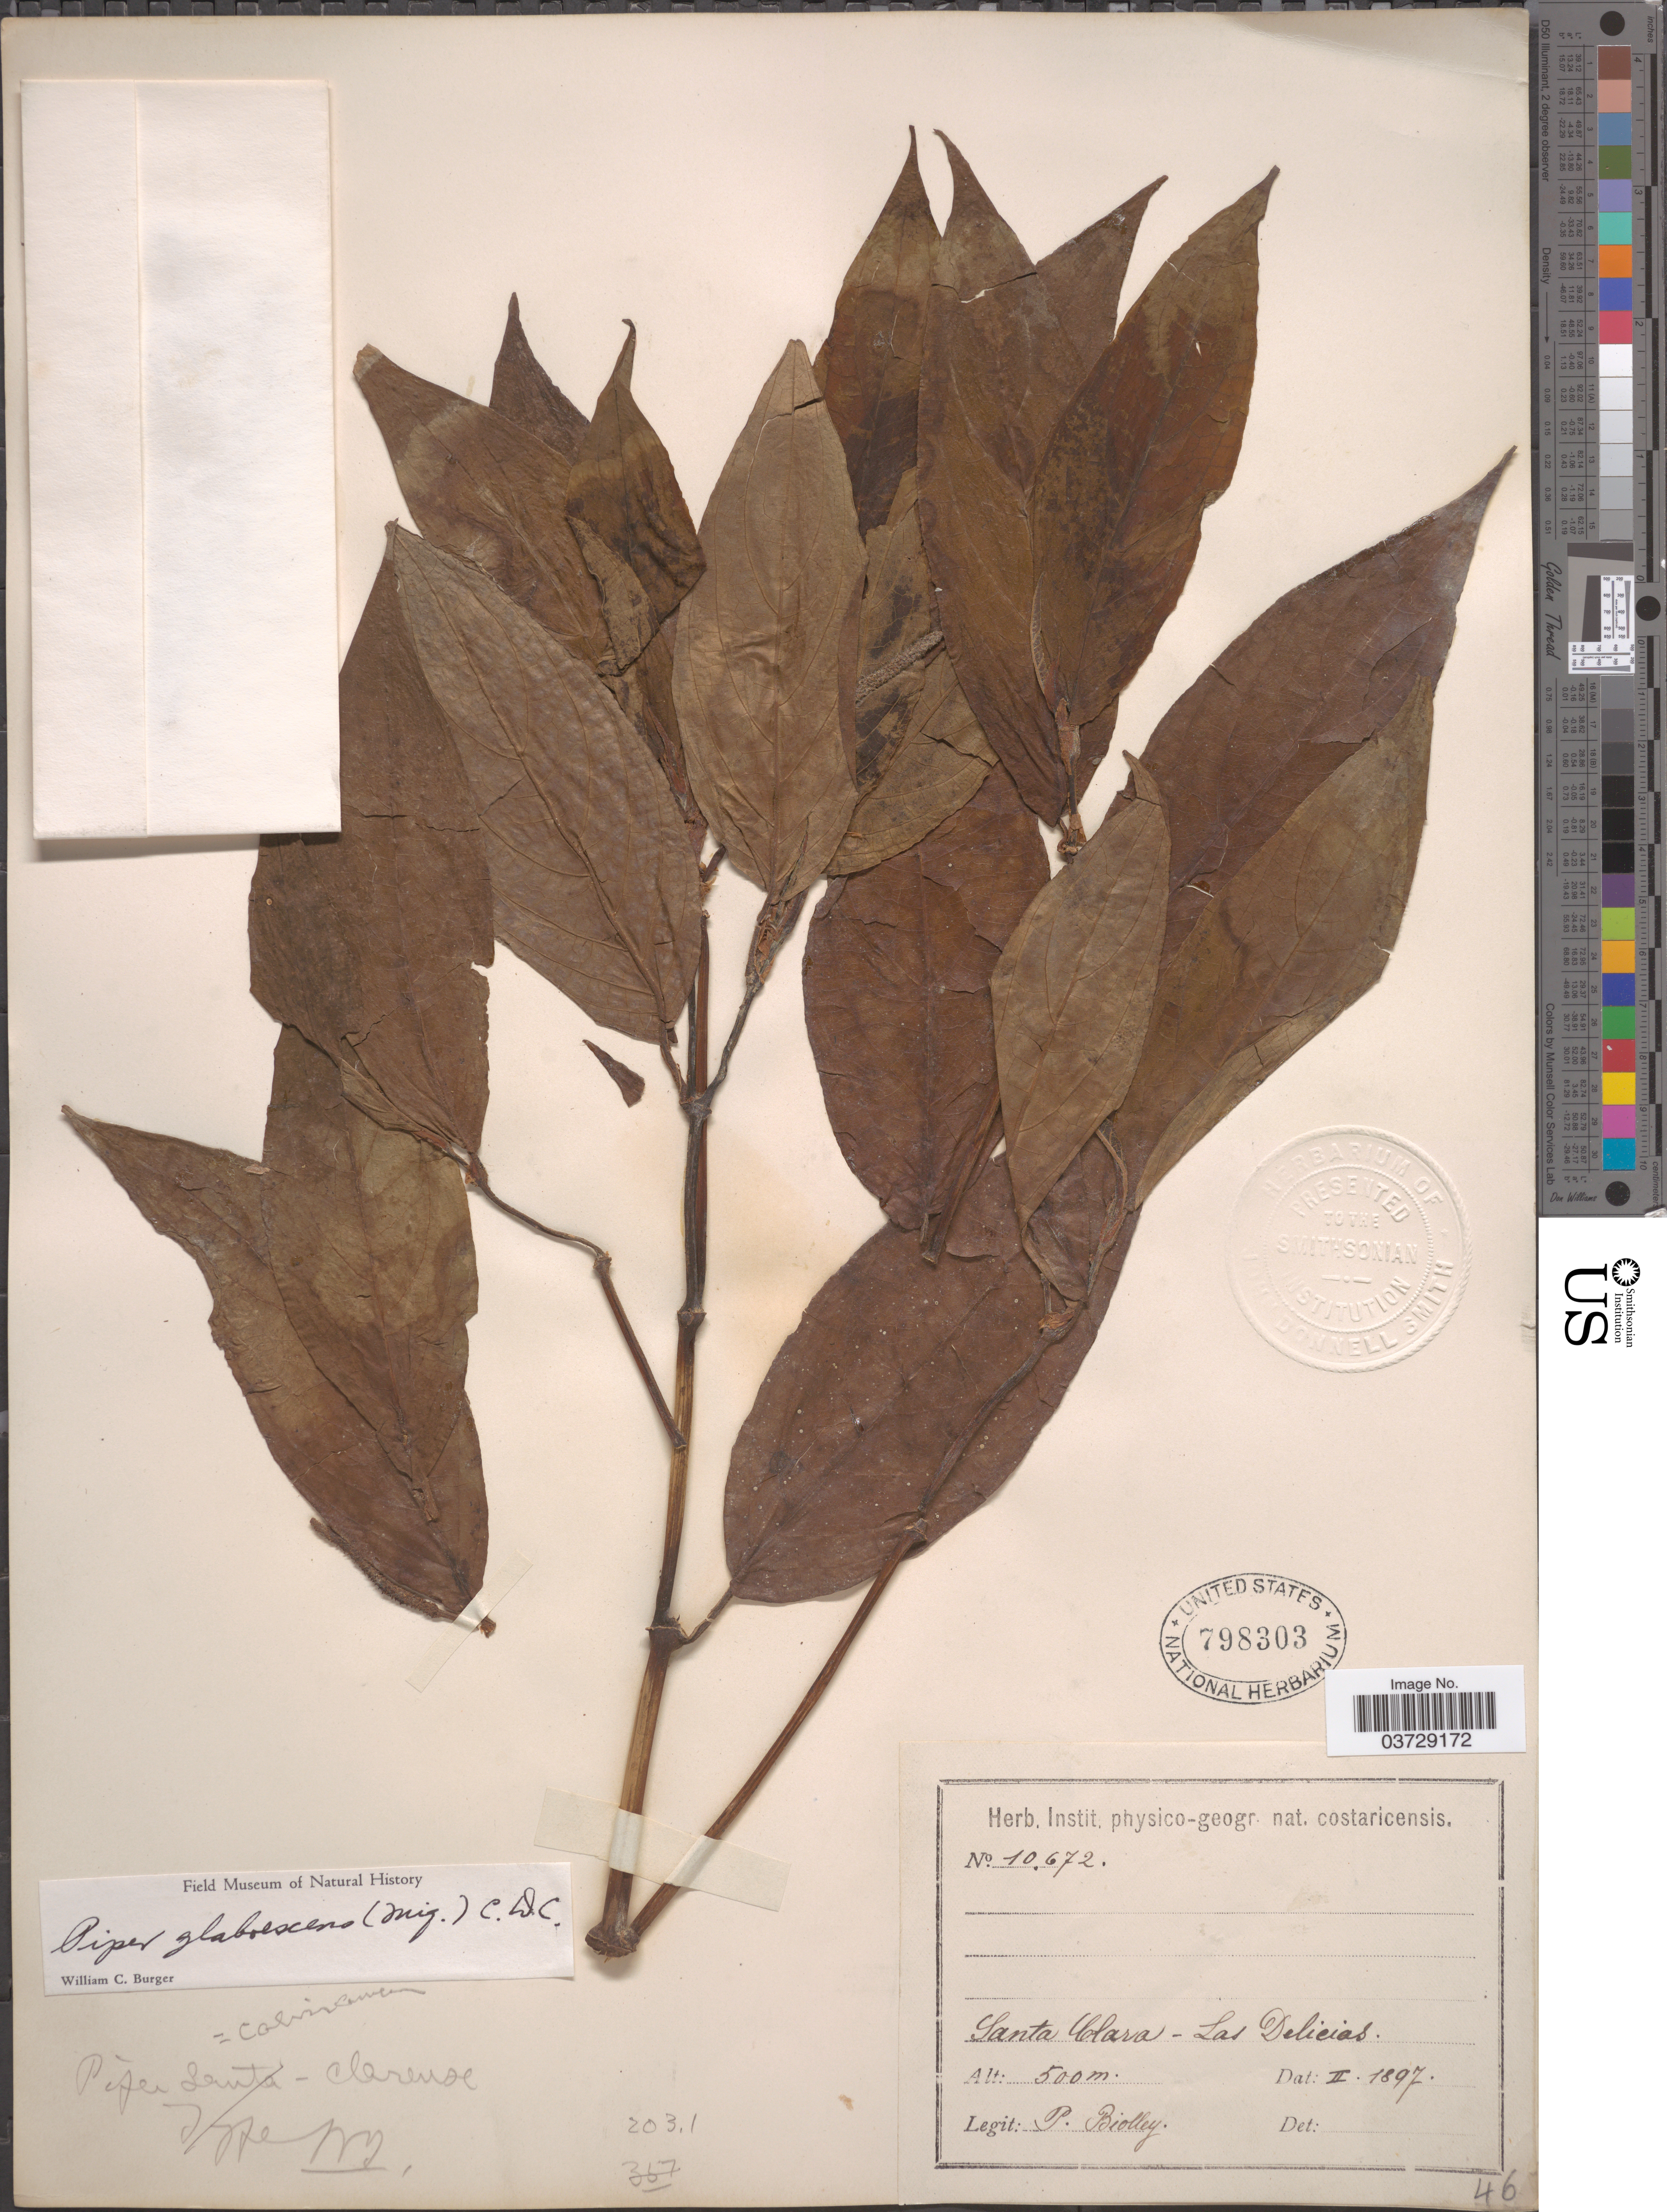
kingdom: Plantae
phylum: Tracheophyta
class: Magnoliopsida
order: Piperales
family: Piperaceae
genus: Piper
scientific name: Piper glabrescens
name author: (Miq.) C. DC.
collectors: P. Biolley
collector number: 10672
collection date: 1897-02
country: Costa Rica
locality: Santa Clara - Las Delicias.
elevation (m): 500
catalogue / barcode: US 798303